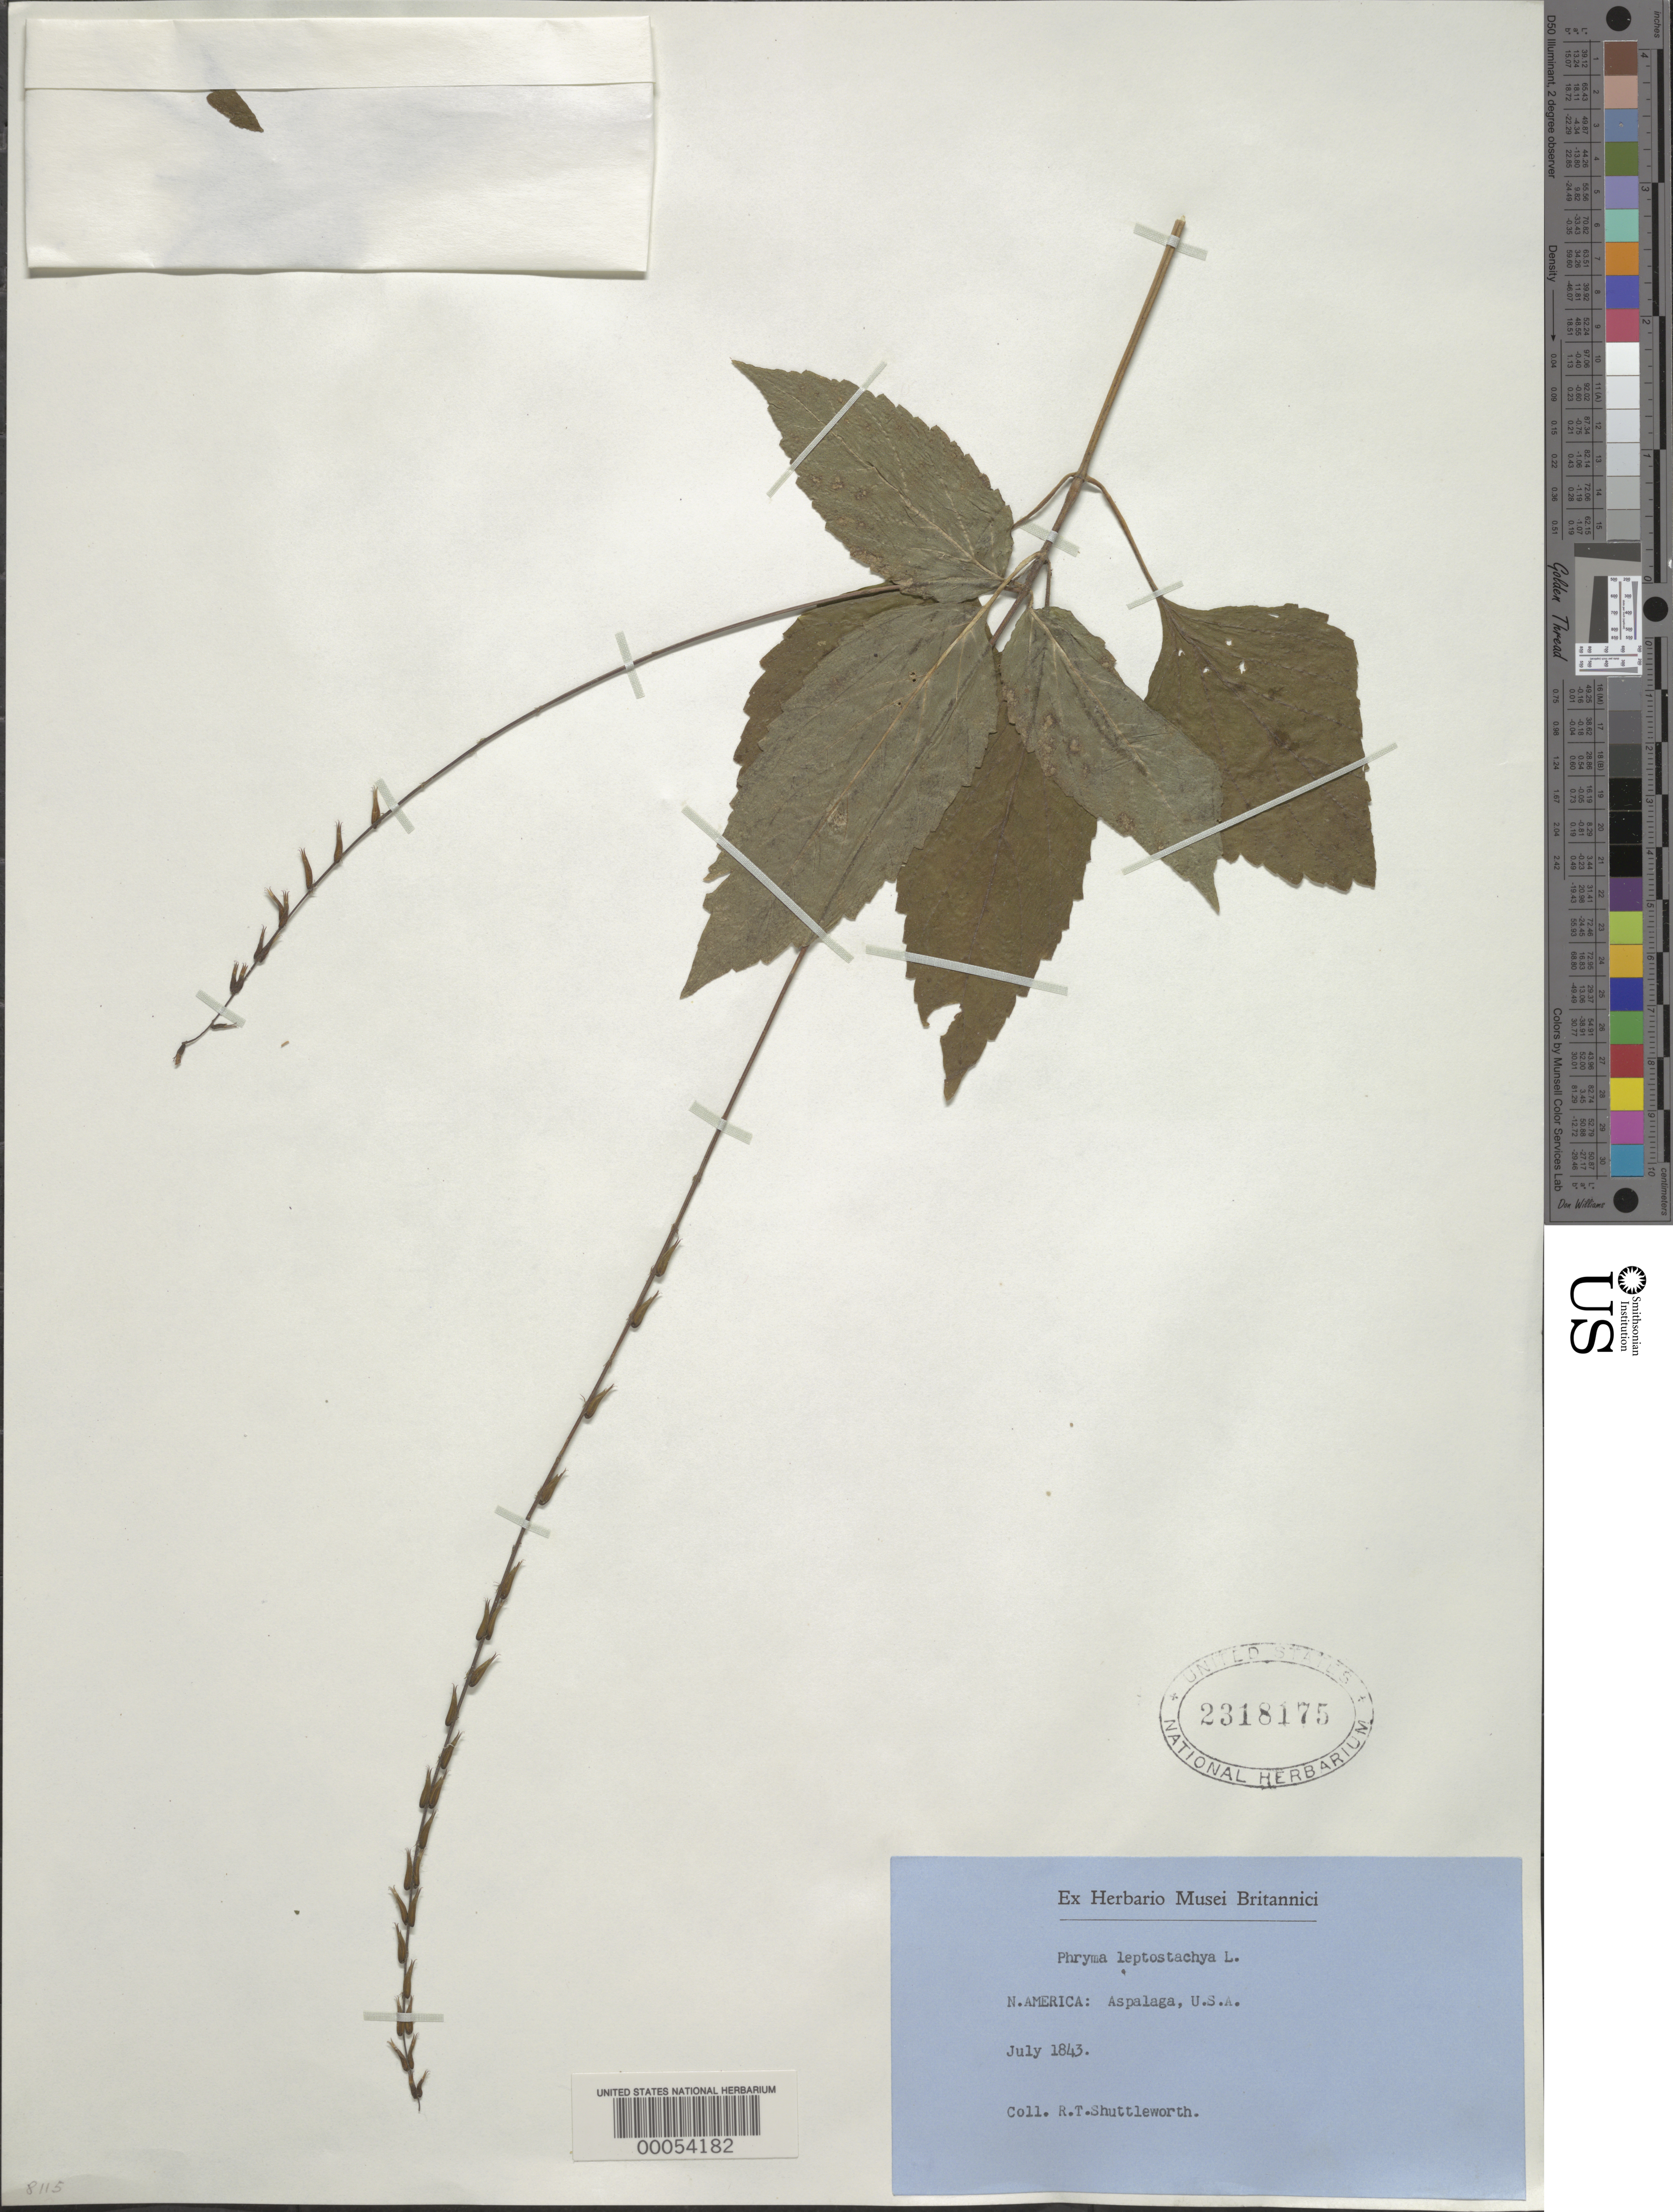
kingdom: Plantae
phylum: Tracheophyta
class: Magnoliopsida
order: Lamiales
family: Phrymaceae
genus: Phryma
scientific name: Phryma leptostachya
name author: L.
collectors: R. Shuttleworth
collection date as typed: Jul 1843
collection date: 1843-07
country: United States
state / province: Florida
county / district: Gadsden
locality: Aspalaga [Aspalaga Landing?]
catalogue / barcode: US 2318175